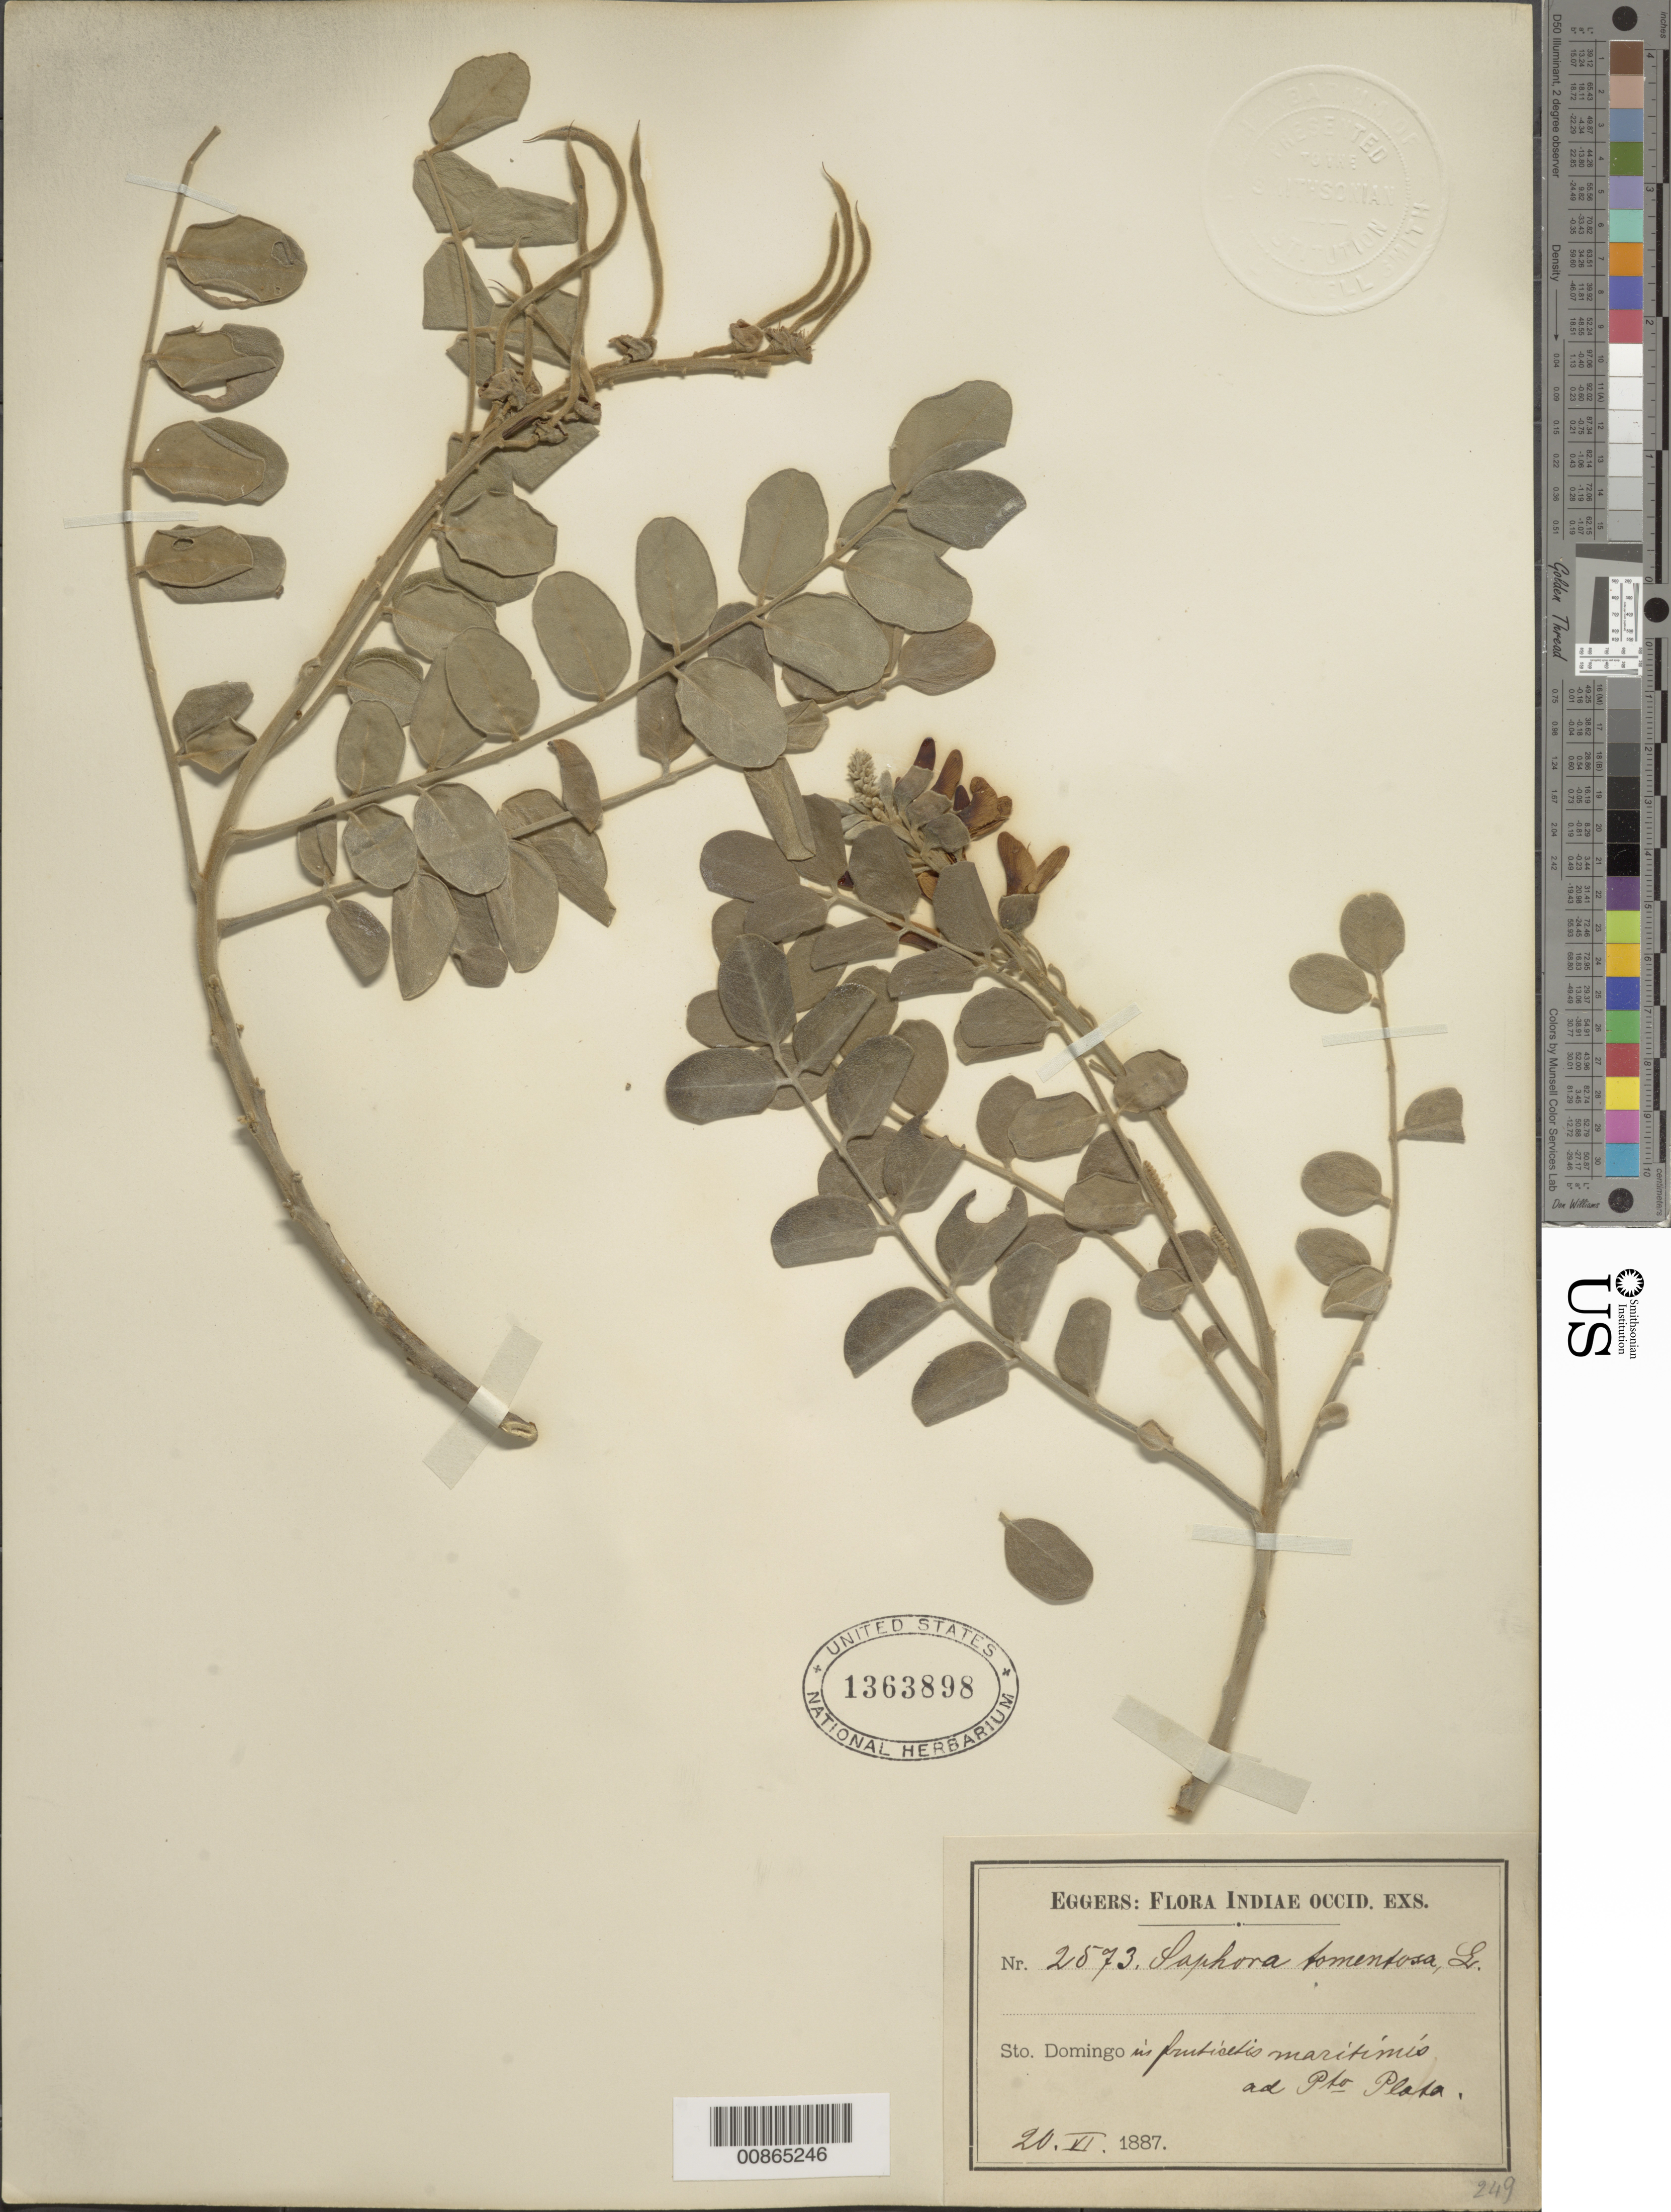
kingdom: Plantae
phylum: Tracheophyta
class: Magnoliopsida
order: Fabales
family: Fabaceae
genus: Sophora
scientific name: Sophora tomentosa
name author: L.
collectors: H. F. A. von Eggers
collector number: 2573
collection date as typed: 20 Jun 1887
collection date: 1887-06-20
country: Dominican Republic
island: Hispaniola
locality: Ad Puerto Plata.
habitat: In fruticetis maritimis.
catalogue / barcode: US 1363898